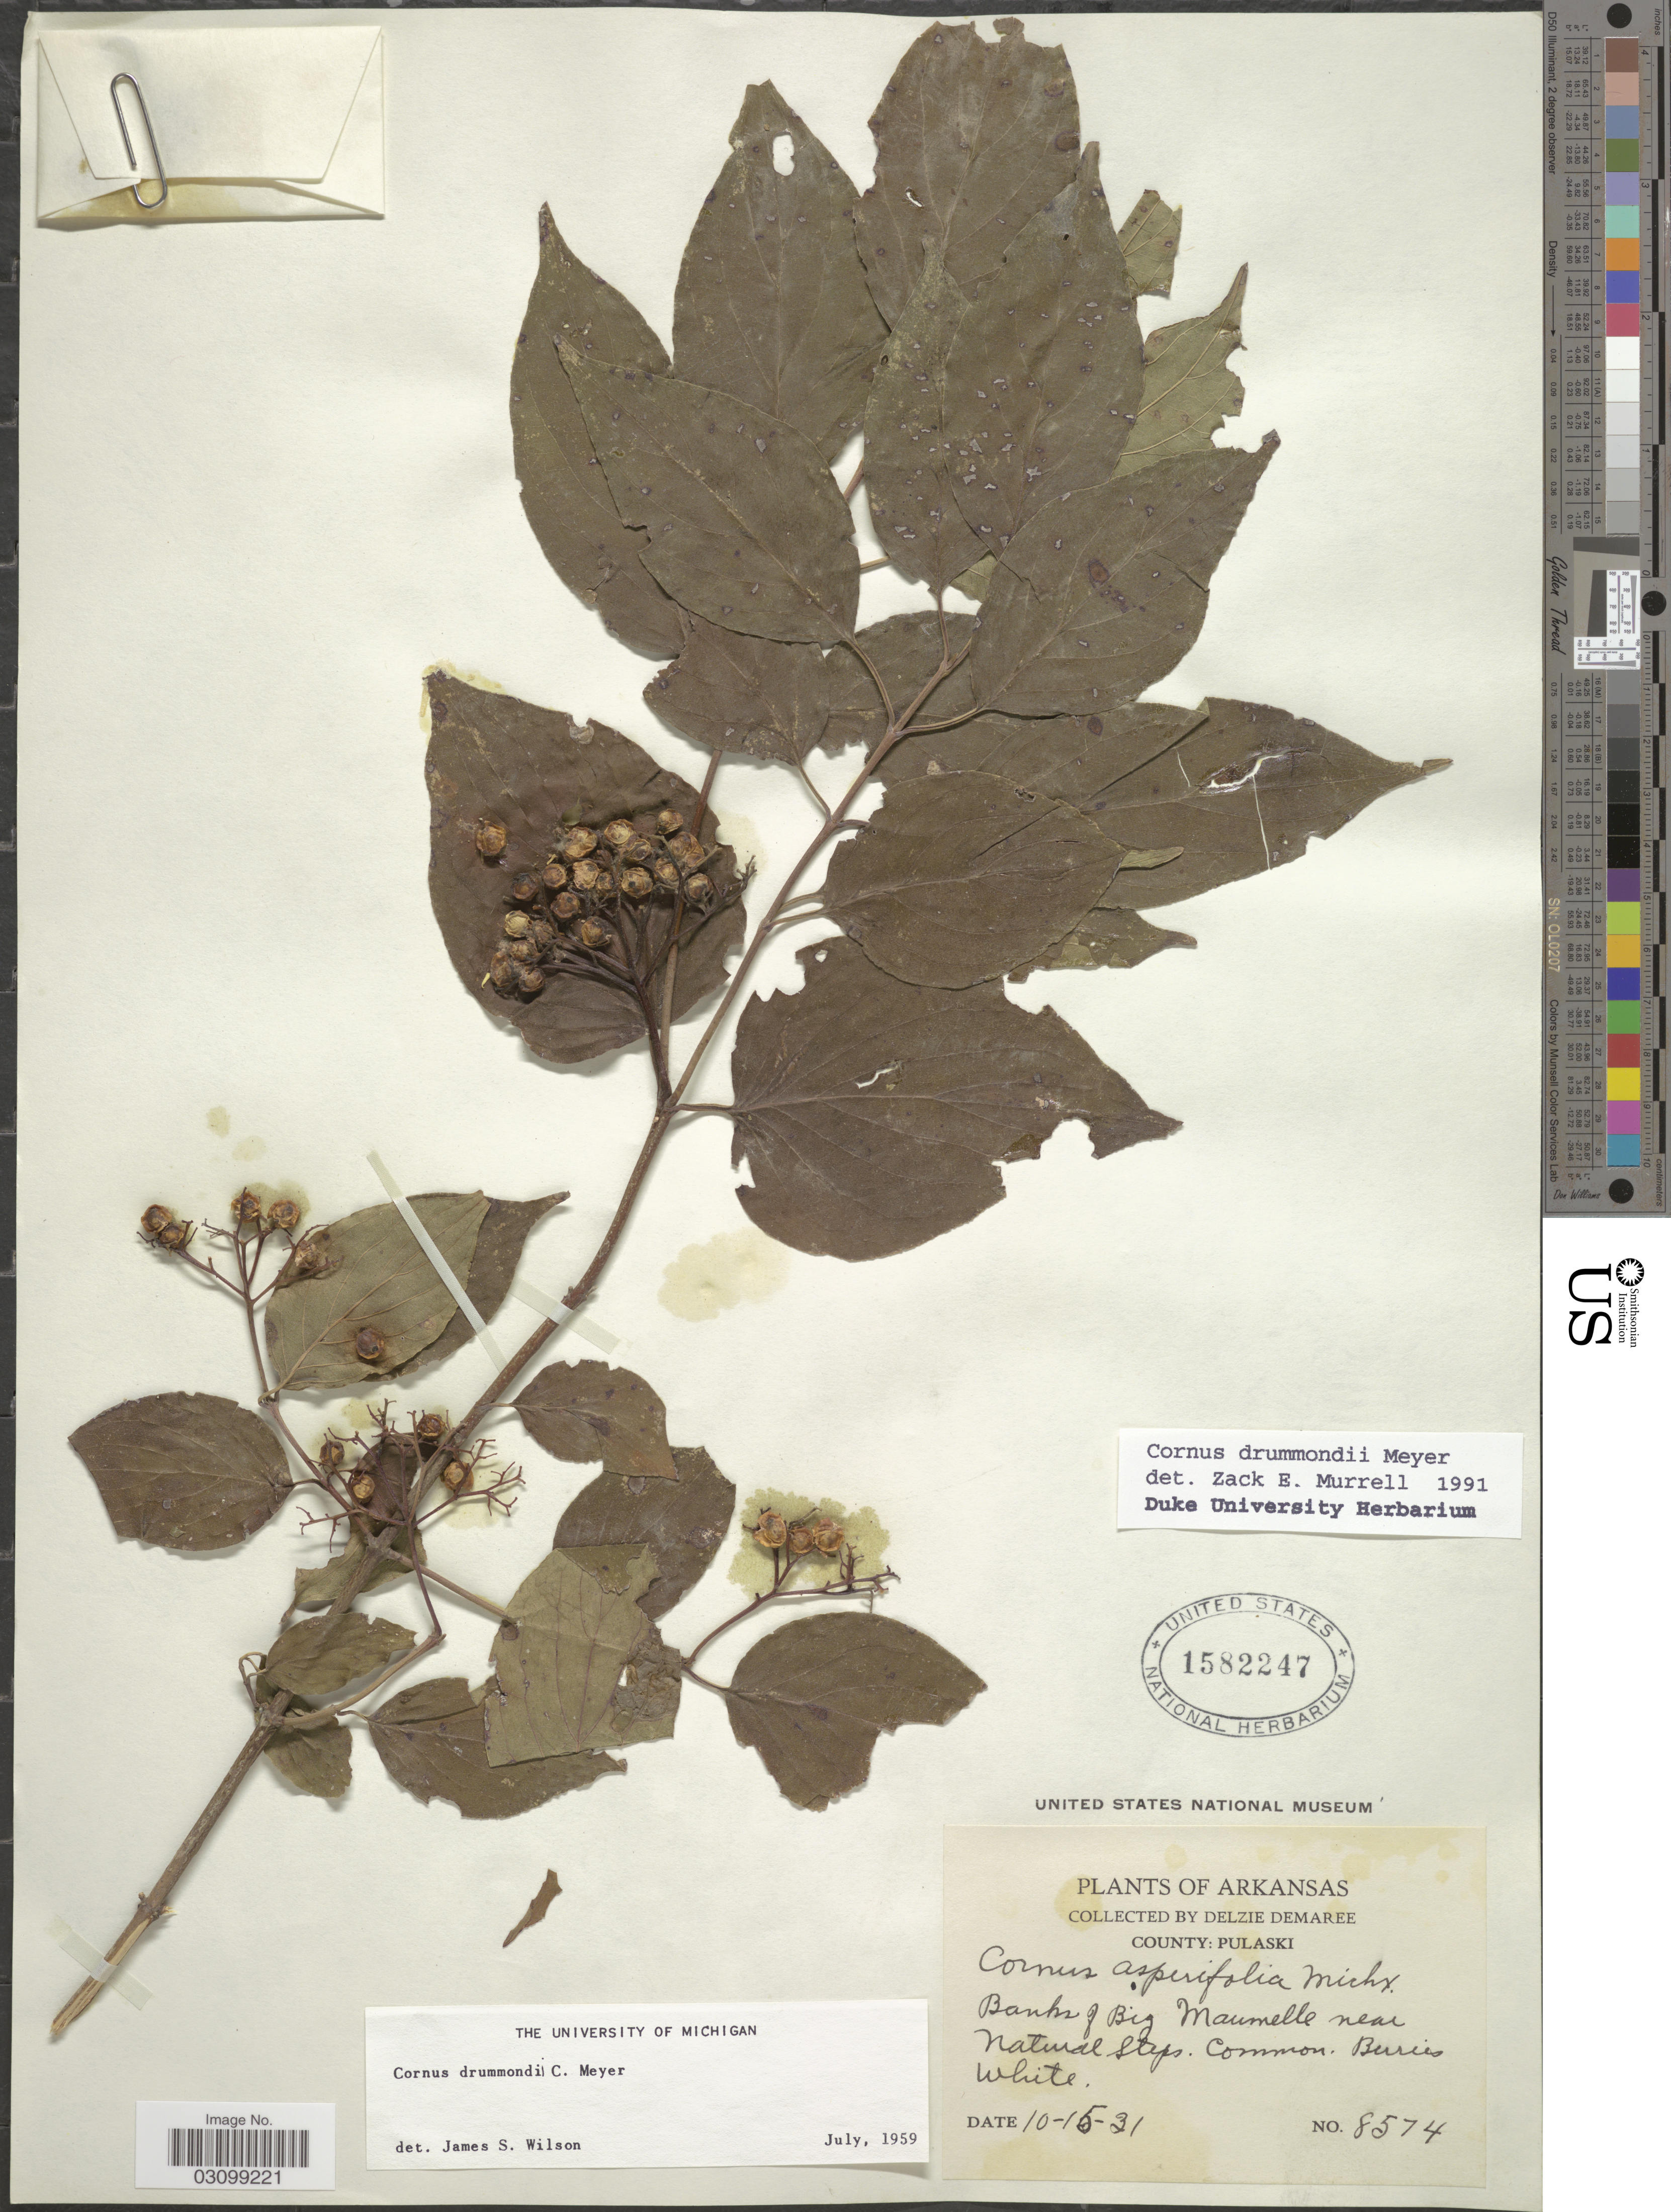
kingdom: Plantae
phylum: Tracheophyta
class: Magnoliopsida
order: Cornales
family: Cornaceae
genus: Cornus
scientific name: Cornus drummondii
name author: C.A. Mey.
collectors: D. Demaree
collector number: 8574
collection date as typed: Transcribed d/m/y: 15/10/31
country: United States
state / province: Arkansas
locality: County: Pulaski. Banks of Big Maumelle near Natural Steps. Common. Buries White.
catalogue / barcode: US 1582247